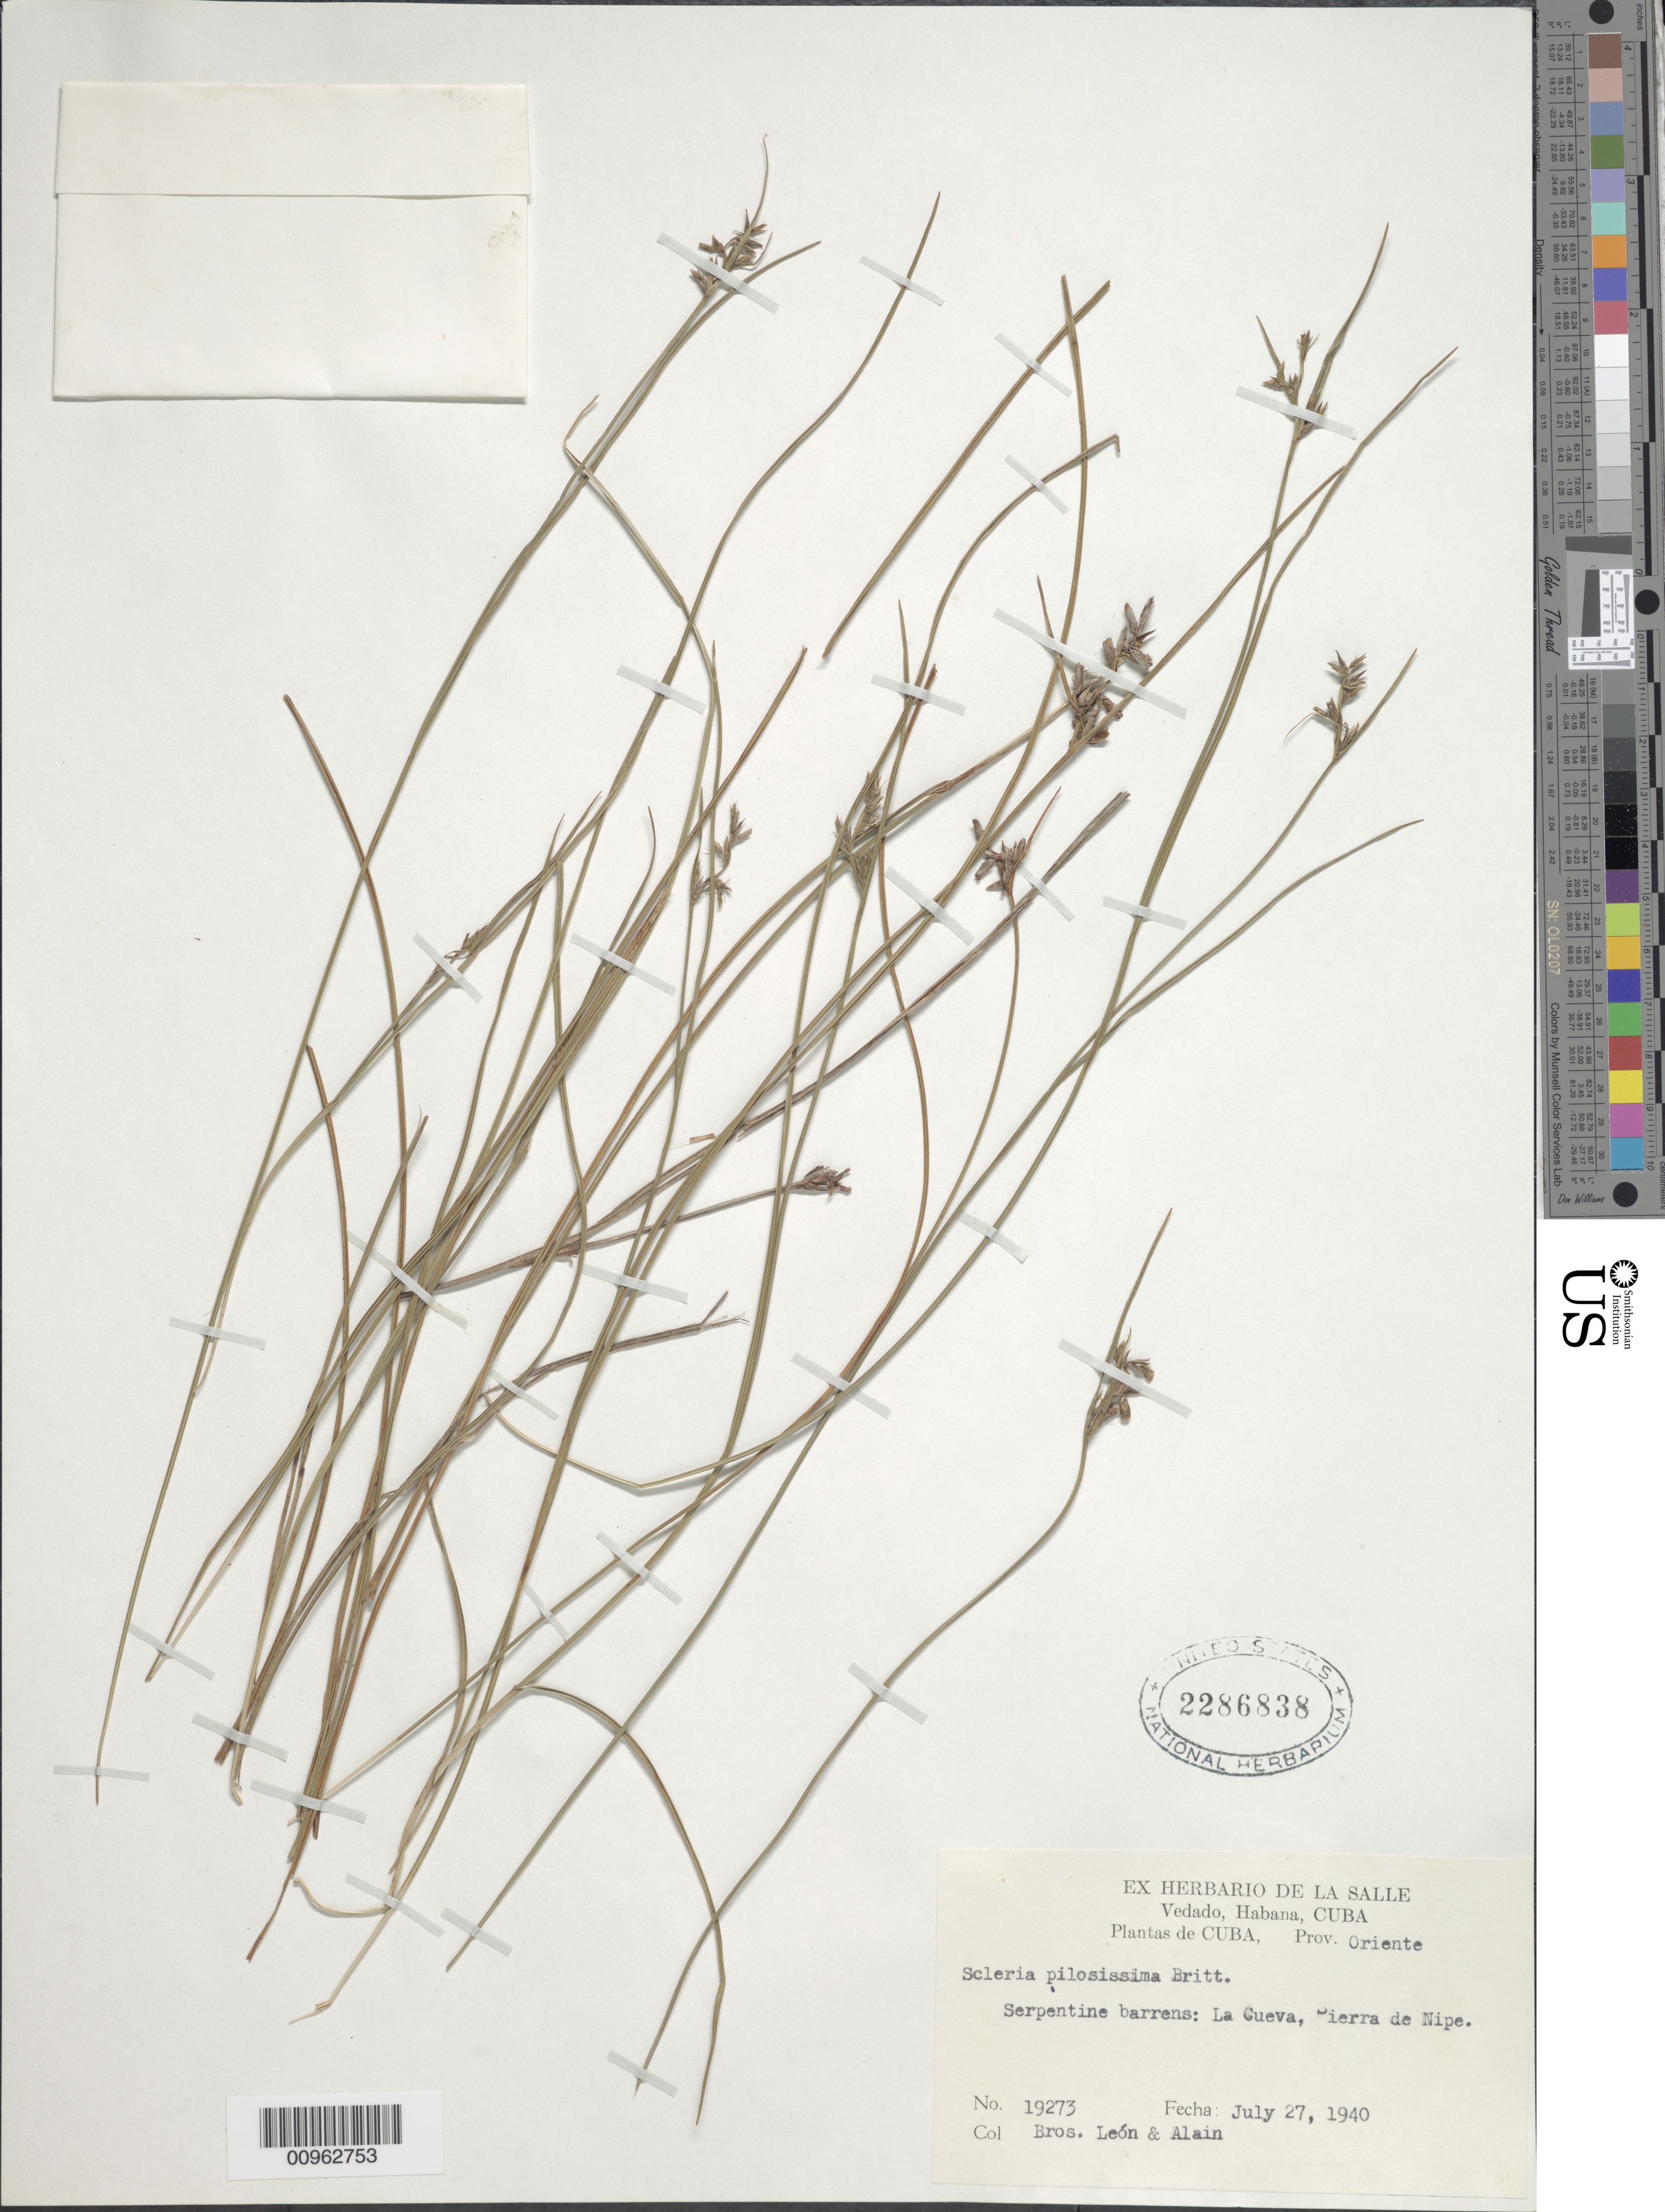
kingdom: Plantae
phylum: Tracheophyta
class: Liliopsida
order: Poales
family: Cyperaceae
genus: Scleria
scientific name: Scleria pilosissima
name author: Britton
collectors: Bro. León & A. H. Liogier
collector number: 19273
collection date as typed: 27 Jul 1940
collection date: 1940-07-27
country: Cuba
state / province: Holguín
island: Cuba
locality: La Cueva, Sierra de Nipe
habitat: Serpentine barrens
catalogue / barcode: US 2286838